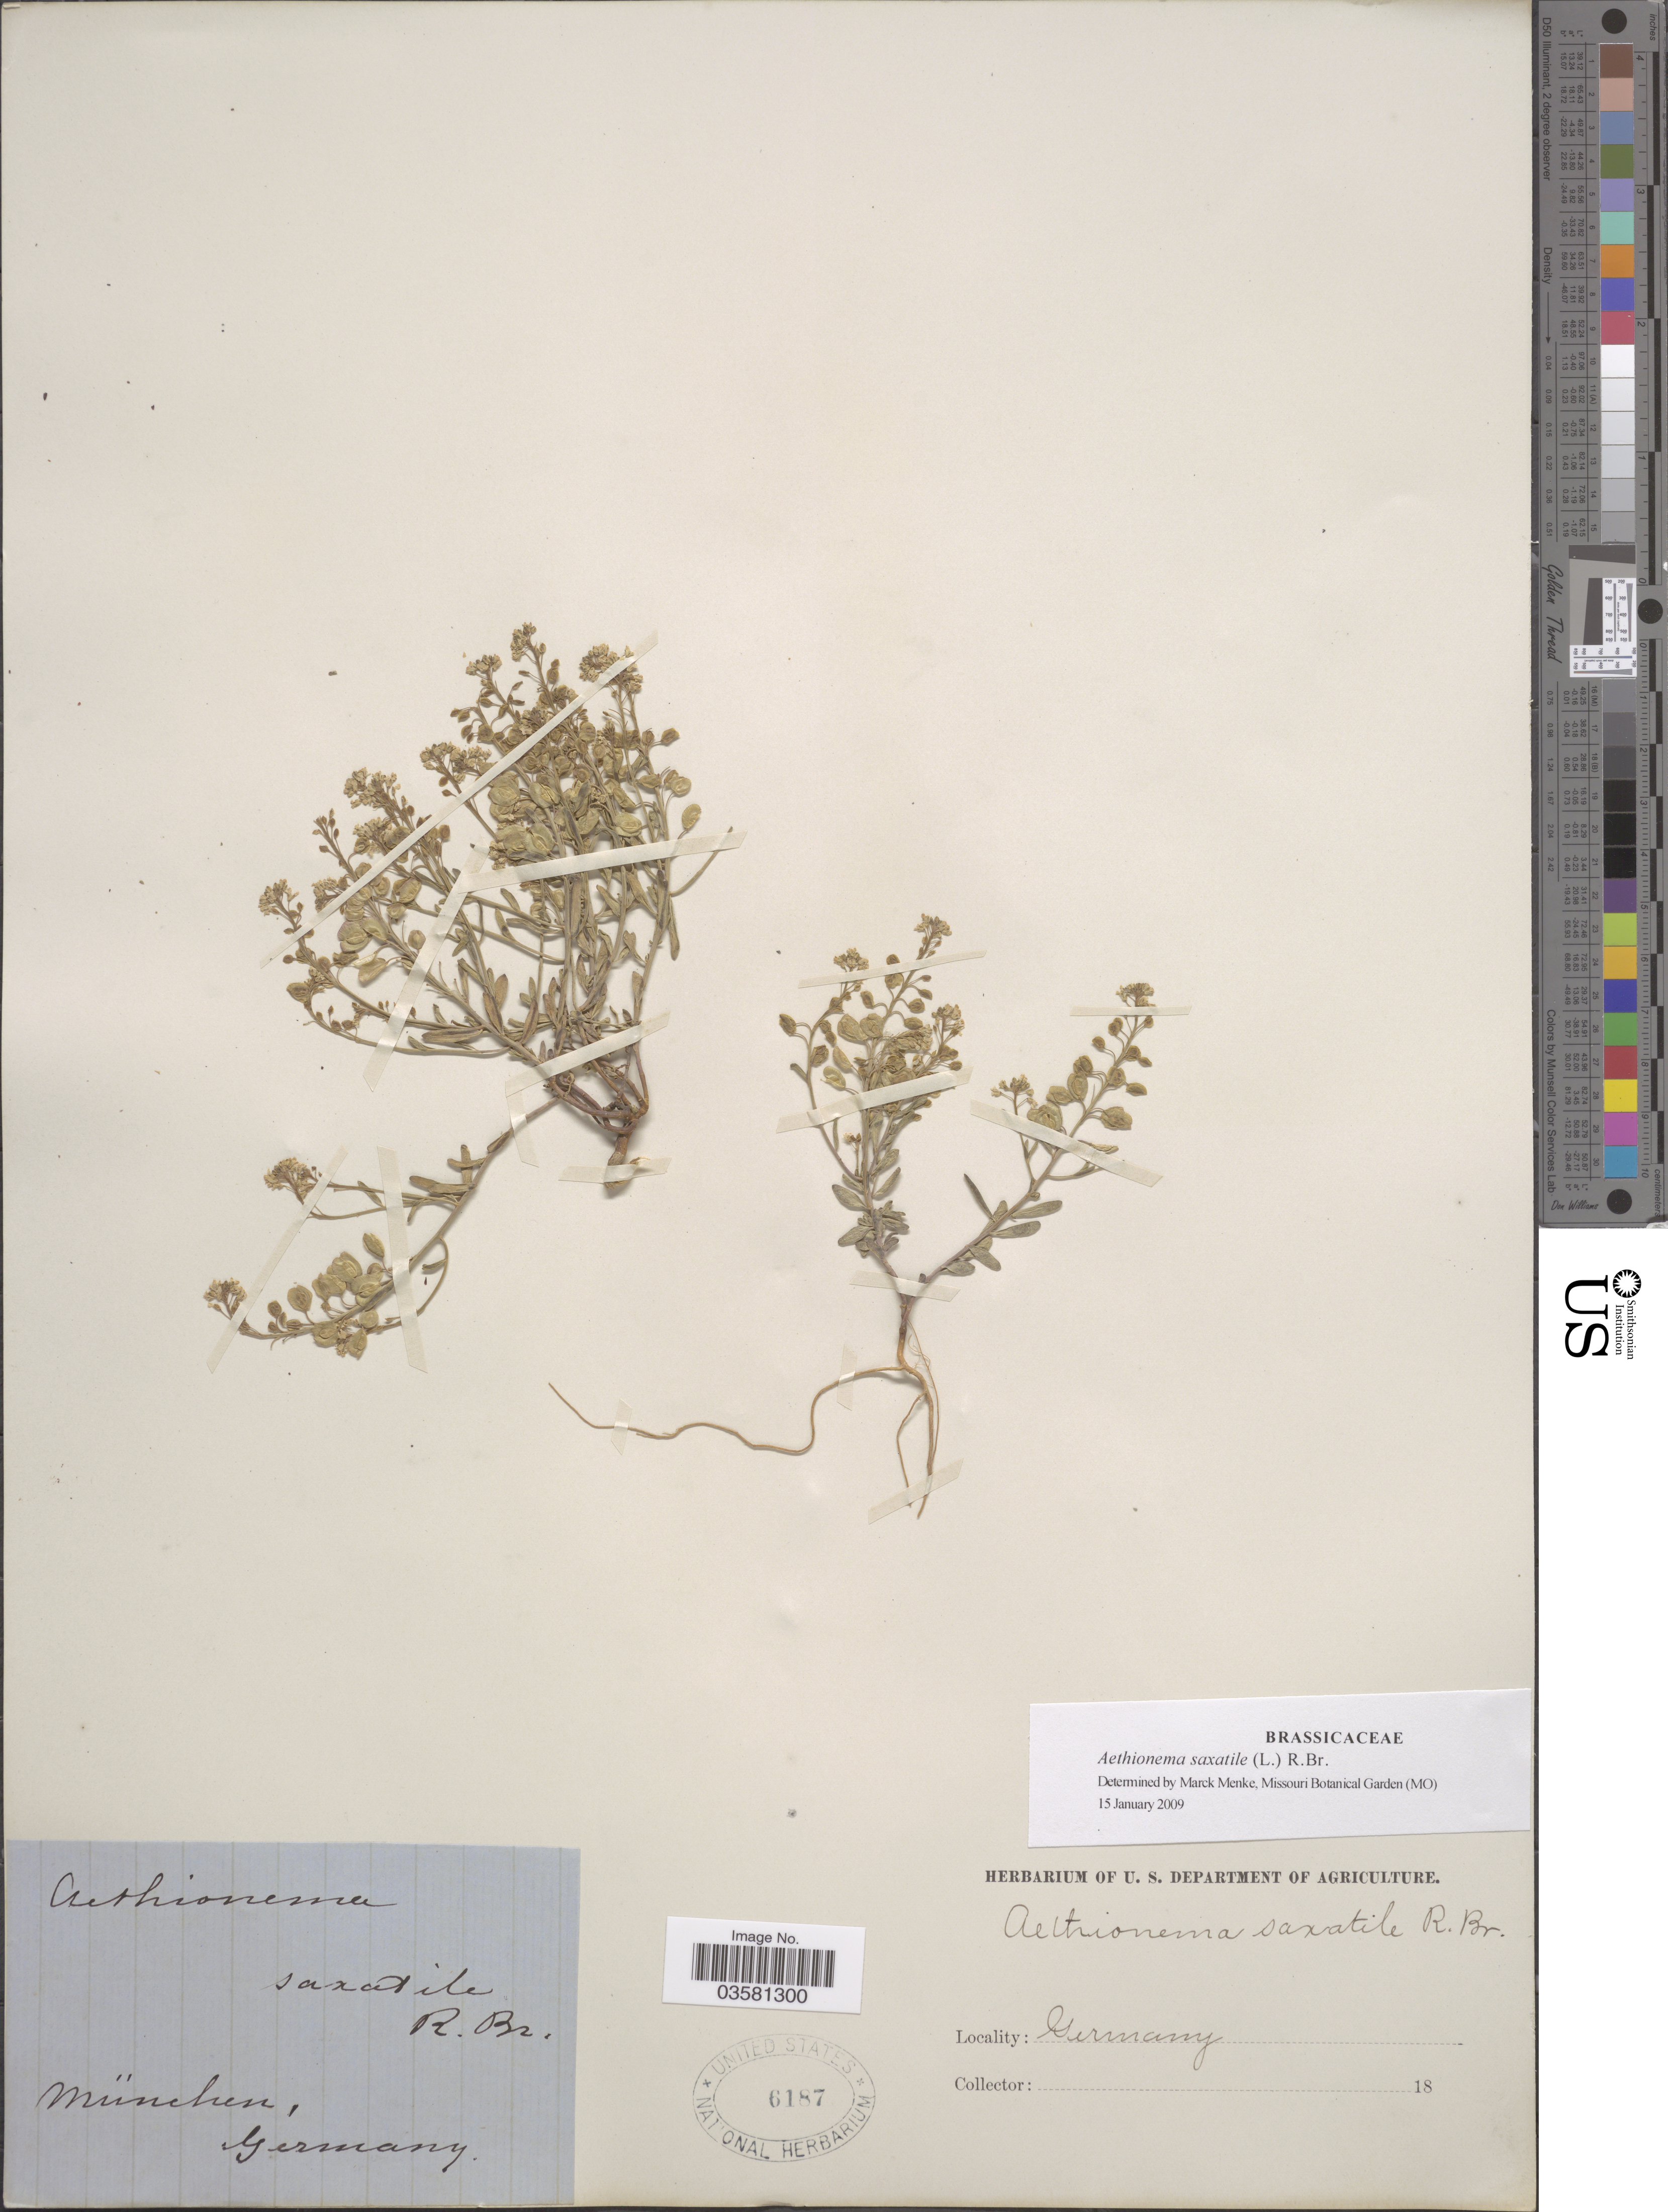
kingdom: Plantae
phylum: Tracheophyta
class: Magnoliopsida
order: Brassicales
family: Brassicaceae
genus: Aethionema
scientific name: Aethionema saxatile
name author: (L.) W.T. Aiton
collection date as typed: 18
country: Germany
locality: München.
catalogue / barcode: US 6187